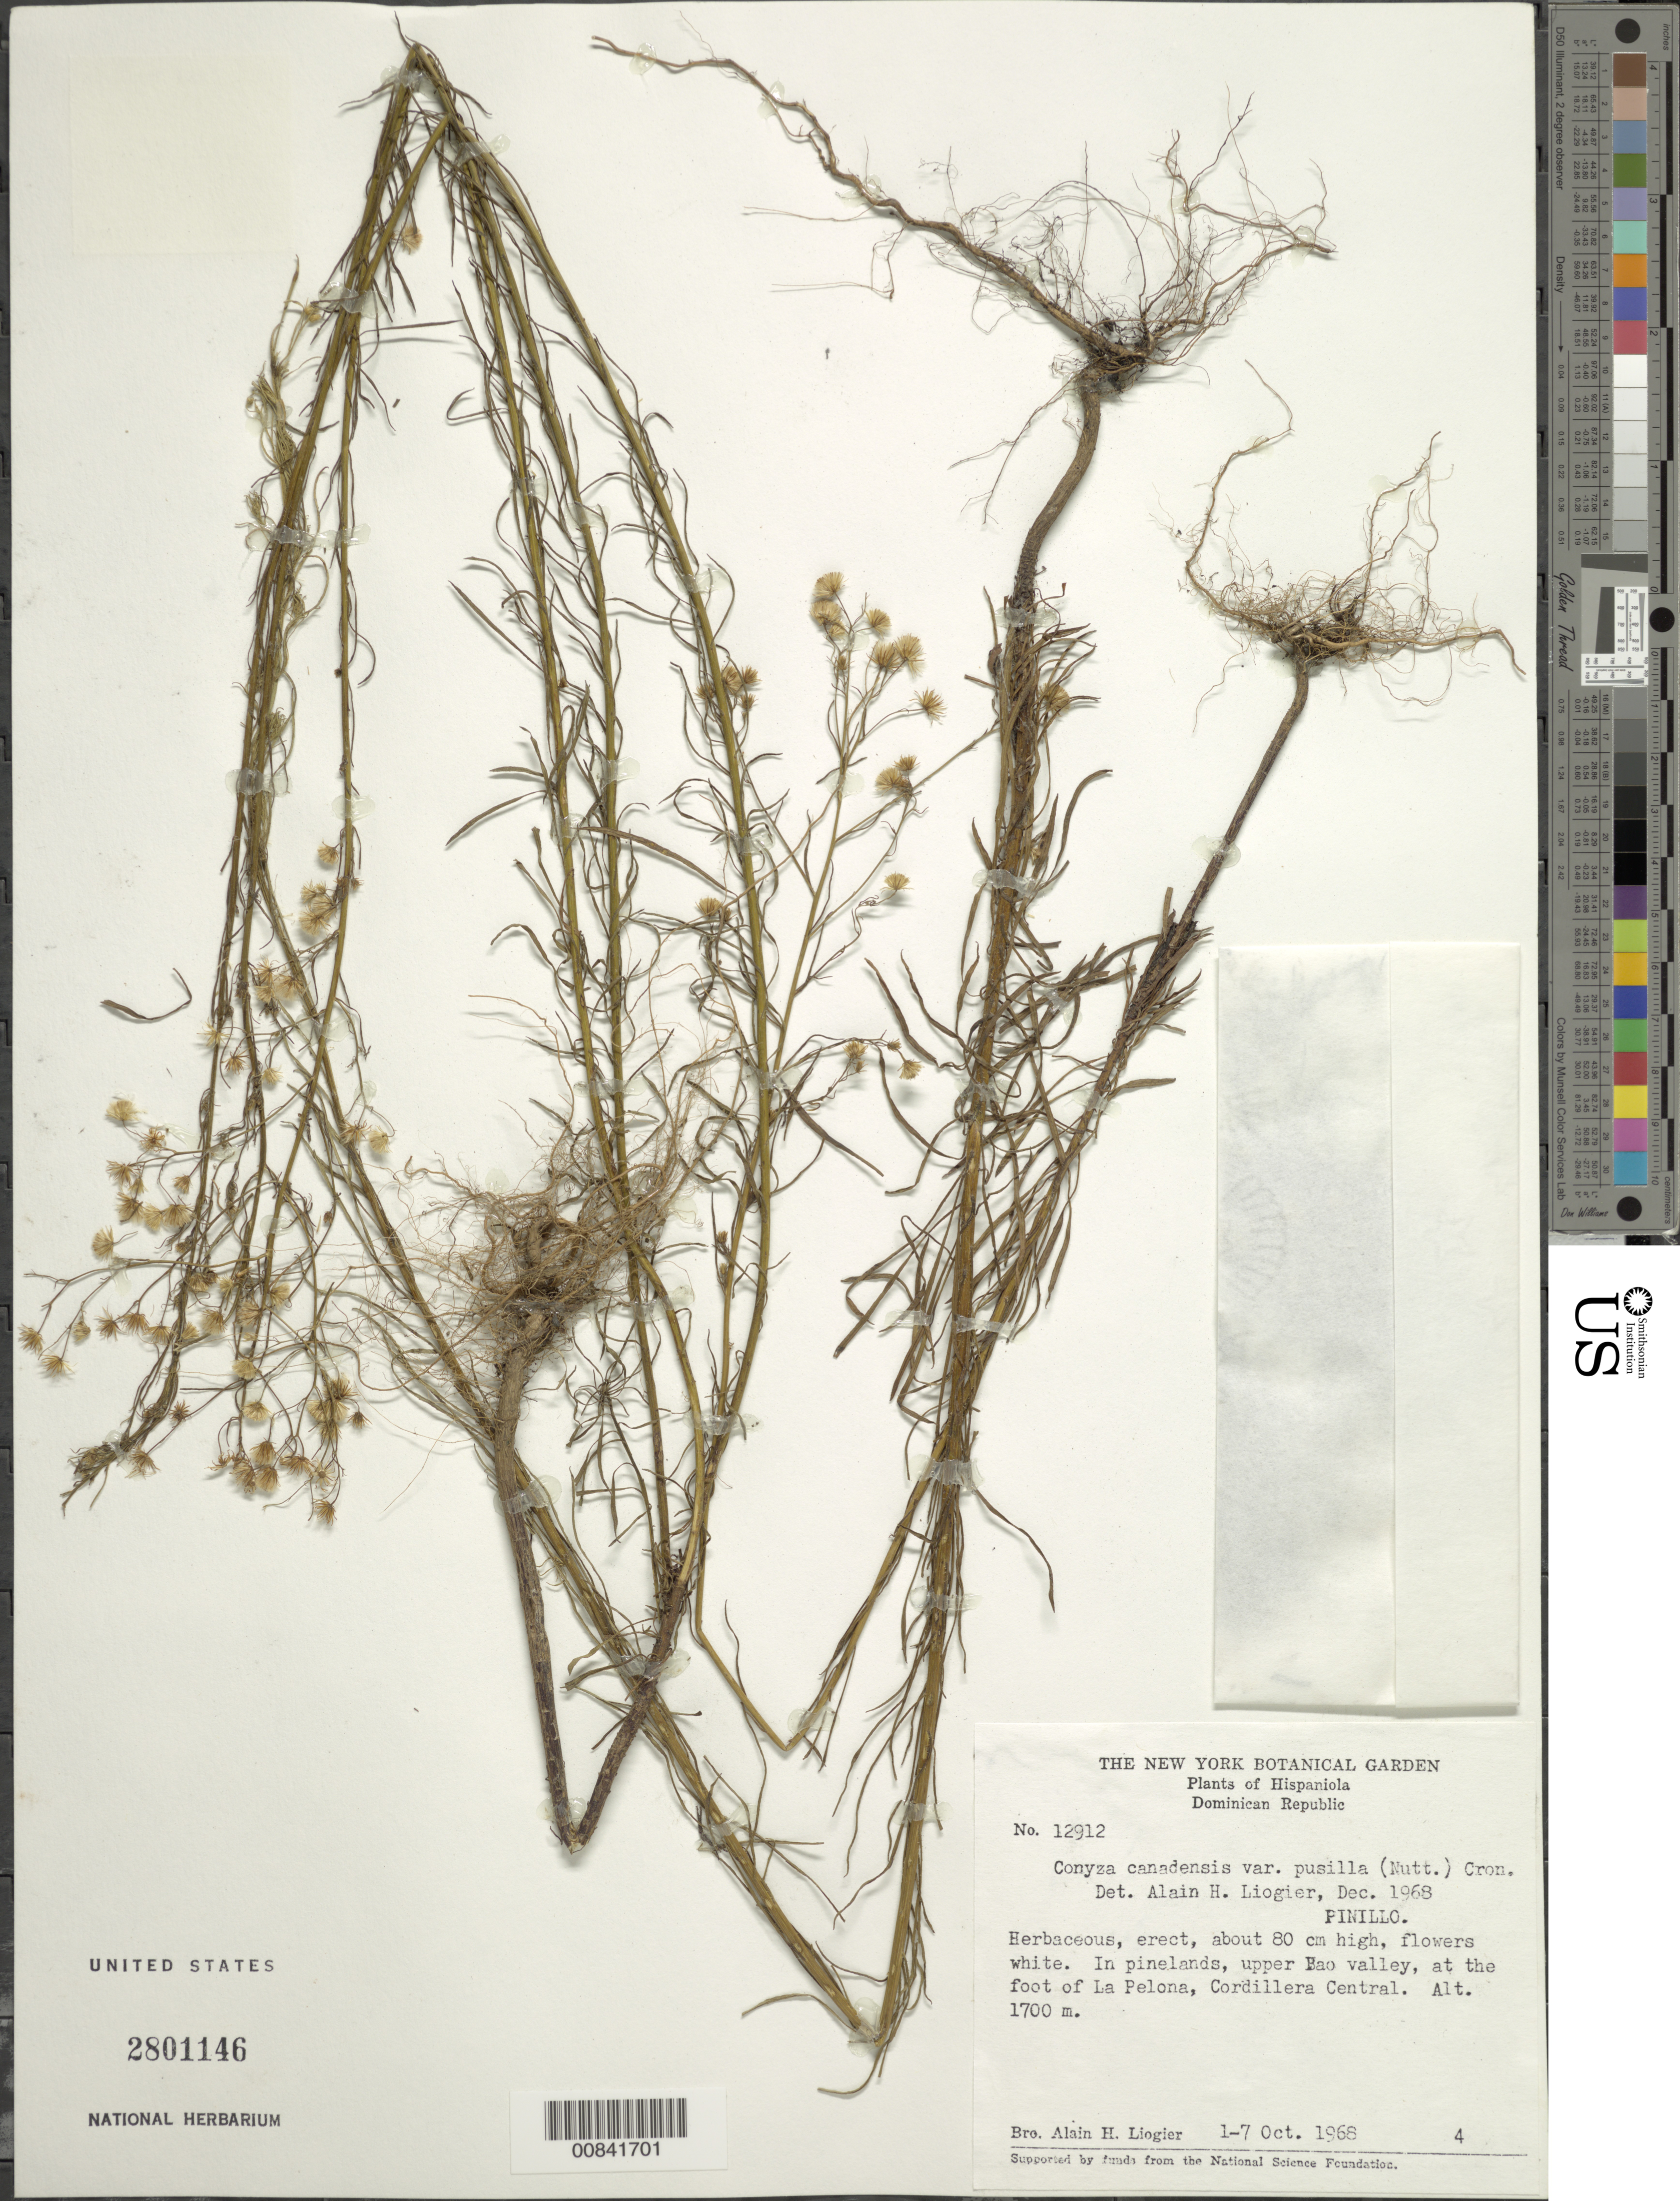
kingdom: Plantae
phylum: Tracheophyta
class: Magnoliopsida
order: Asterales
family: Asteraceae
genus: Conyza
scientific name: Conyza canadensis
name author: (L.) Cronq.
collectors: A. H. Liogier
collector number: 12912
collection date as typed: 01 Oct 1968 to 07 Oct 1968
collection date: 1968-10-01/1968-10-07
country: Dominican Republic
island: Hispaniola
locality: Upper Bao valley, at the foot of La Pelona, Cordillera Central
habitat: In pinelands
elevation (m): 1700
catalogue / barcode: US 2801146